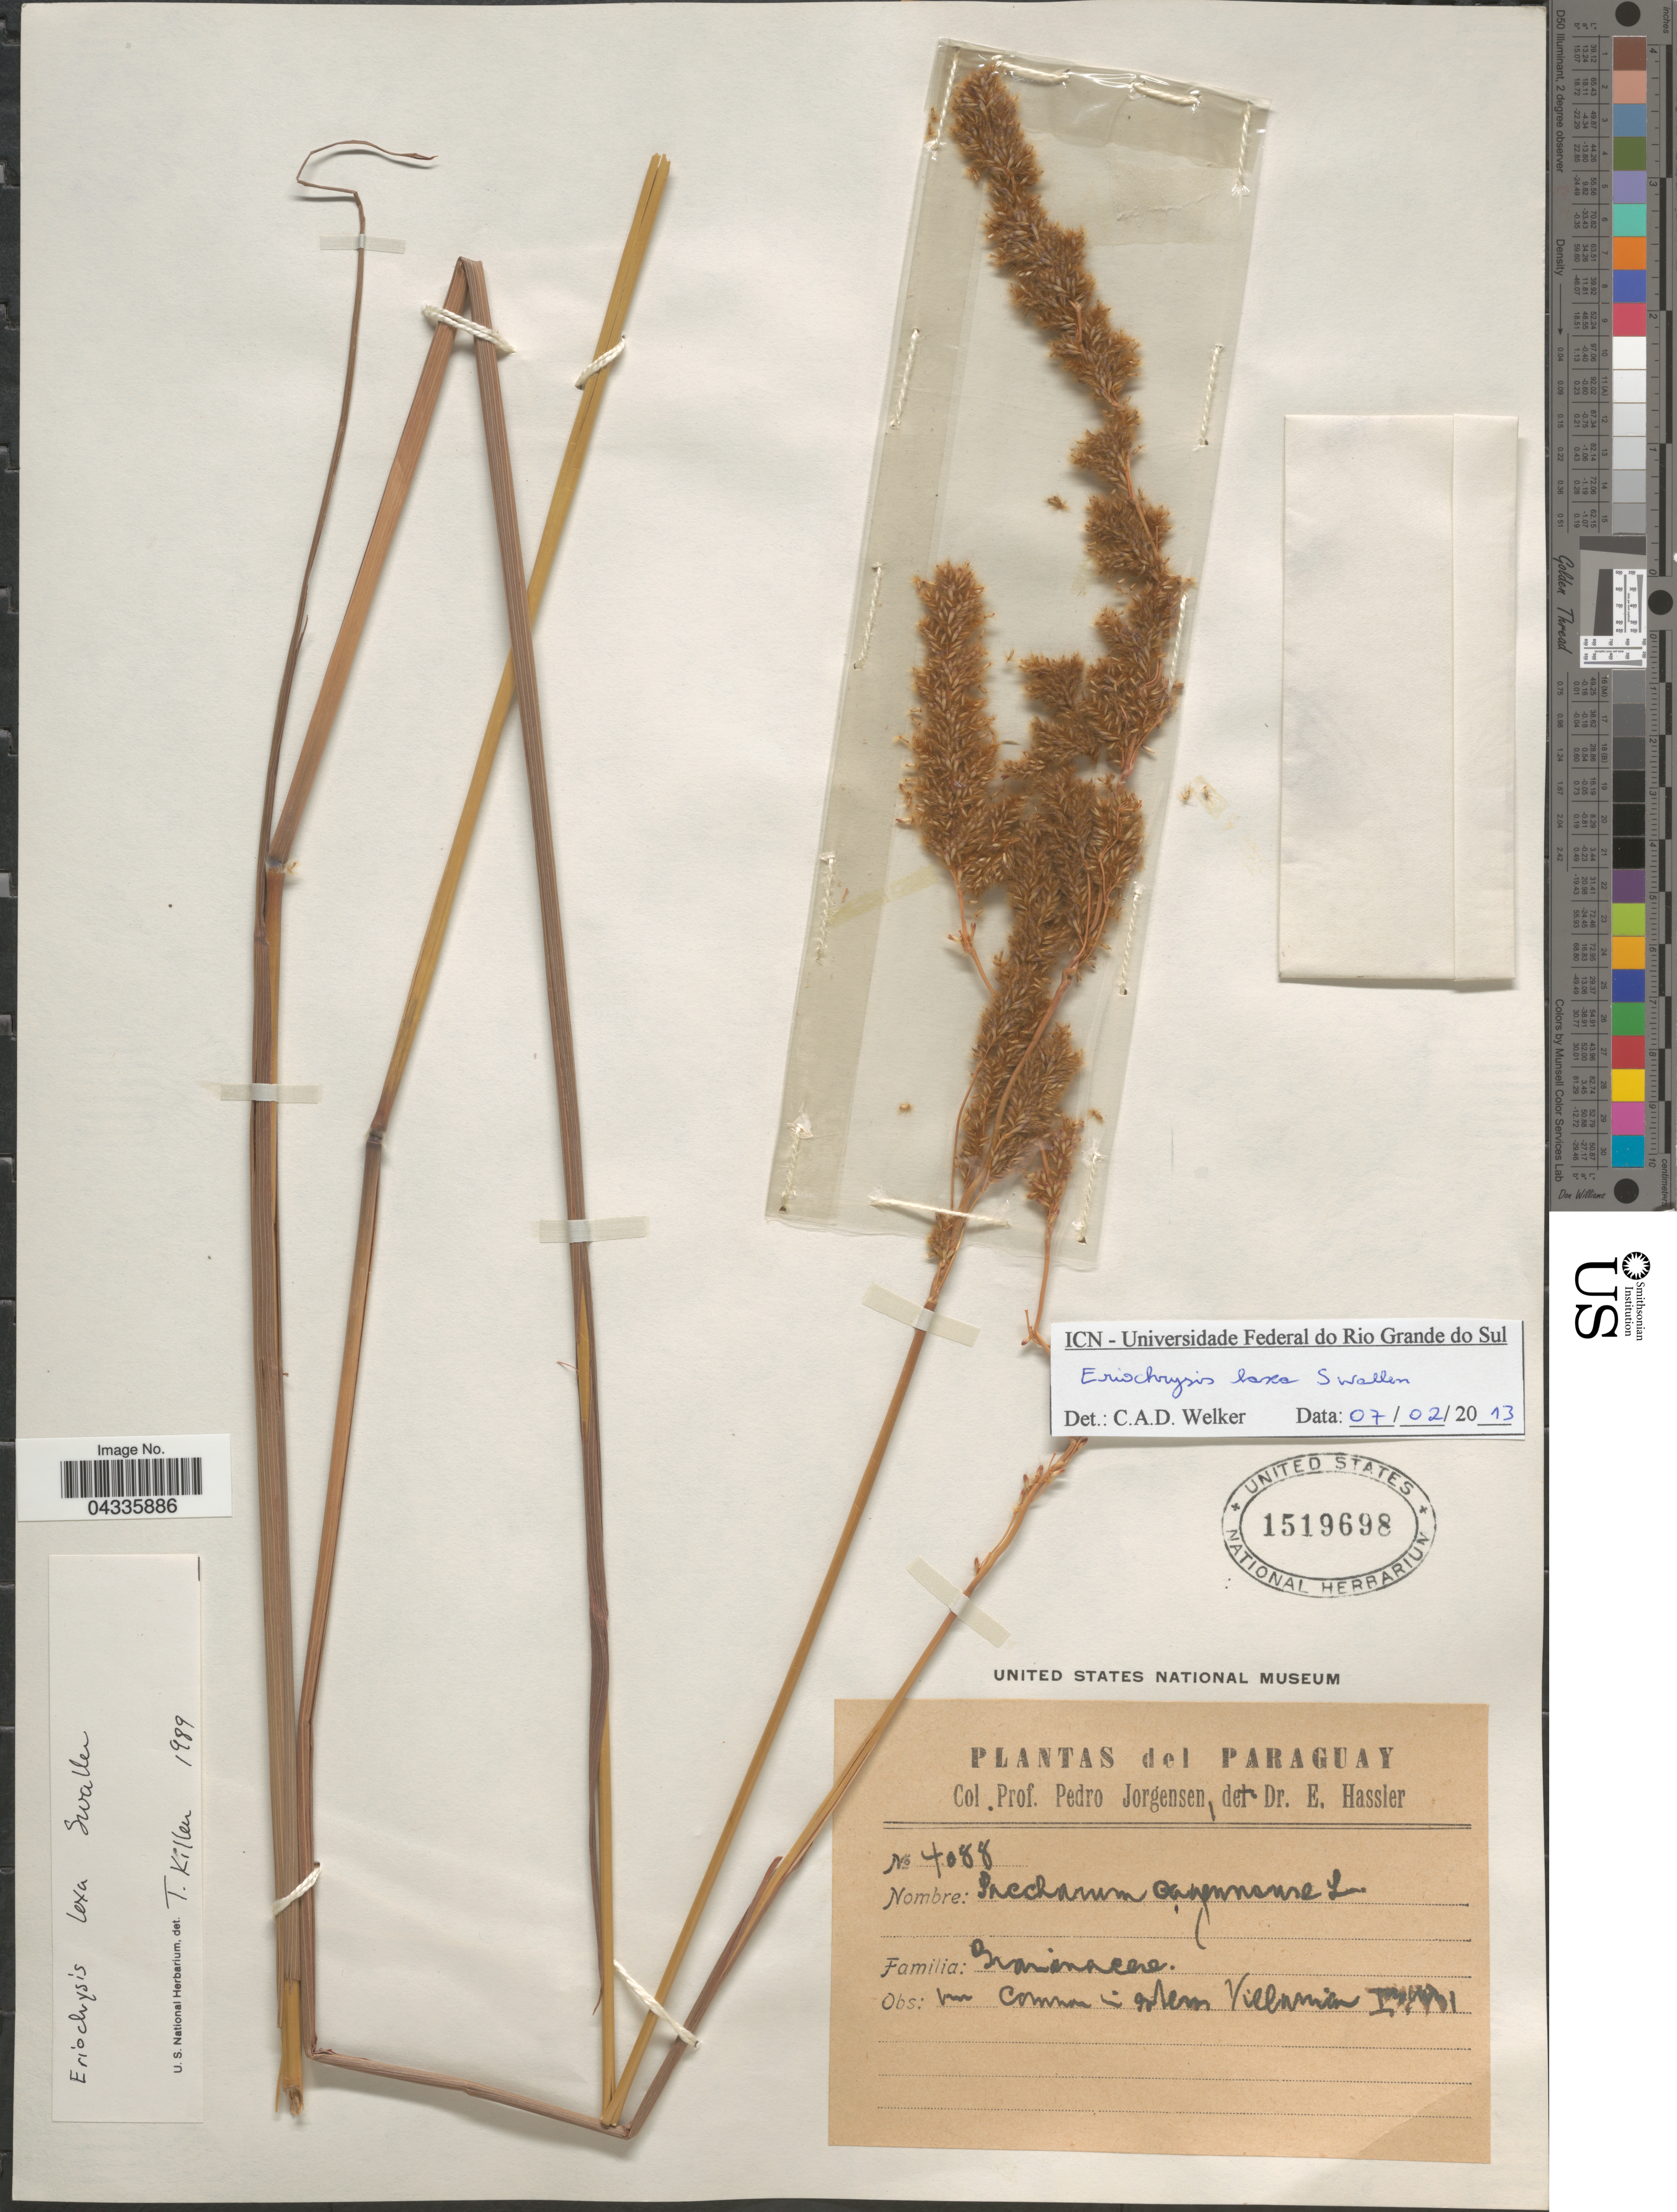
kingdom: Plantae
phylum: Tracheophyta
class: Liliopsida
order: Poales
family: Poaceae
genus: Eriochrysis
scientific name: Eriochrysis laxa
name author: Swallen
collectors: P. Jörgensen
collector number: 4088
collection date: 1931-01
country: Paraguay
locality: Common in esteros Villarrica.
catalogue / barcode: US 1519698